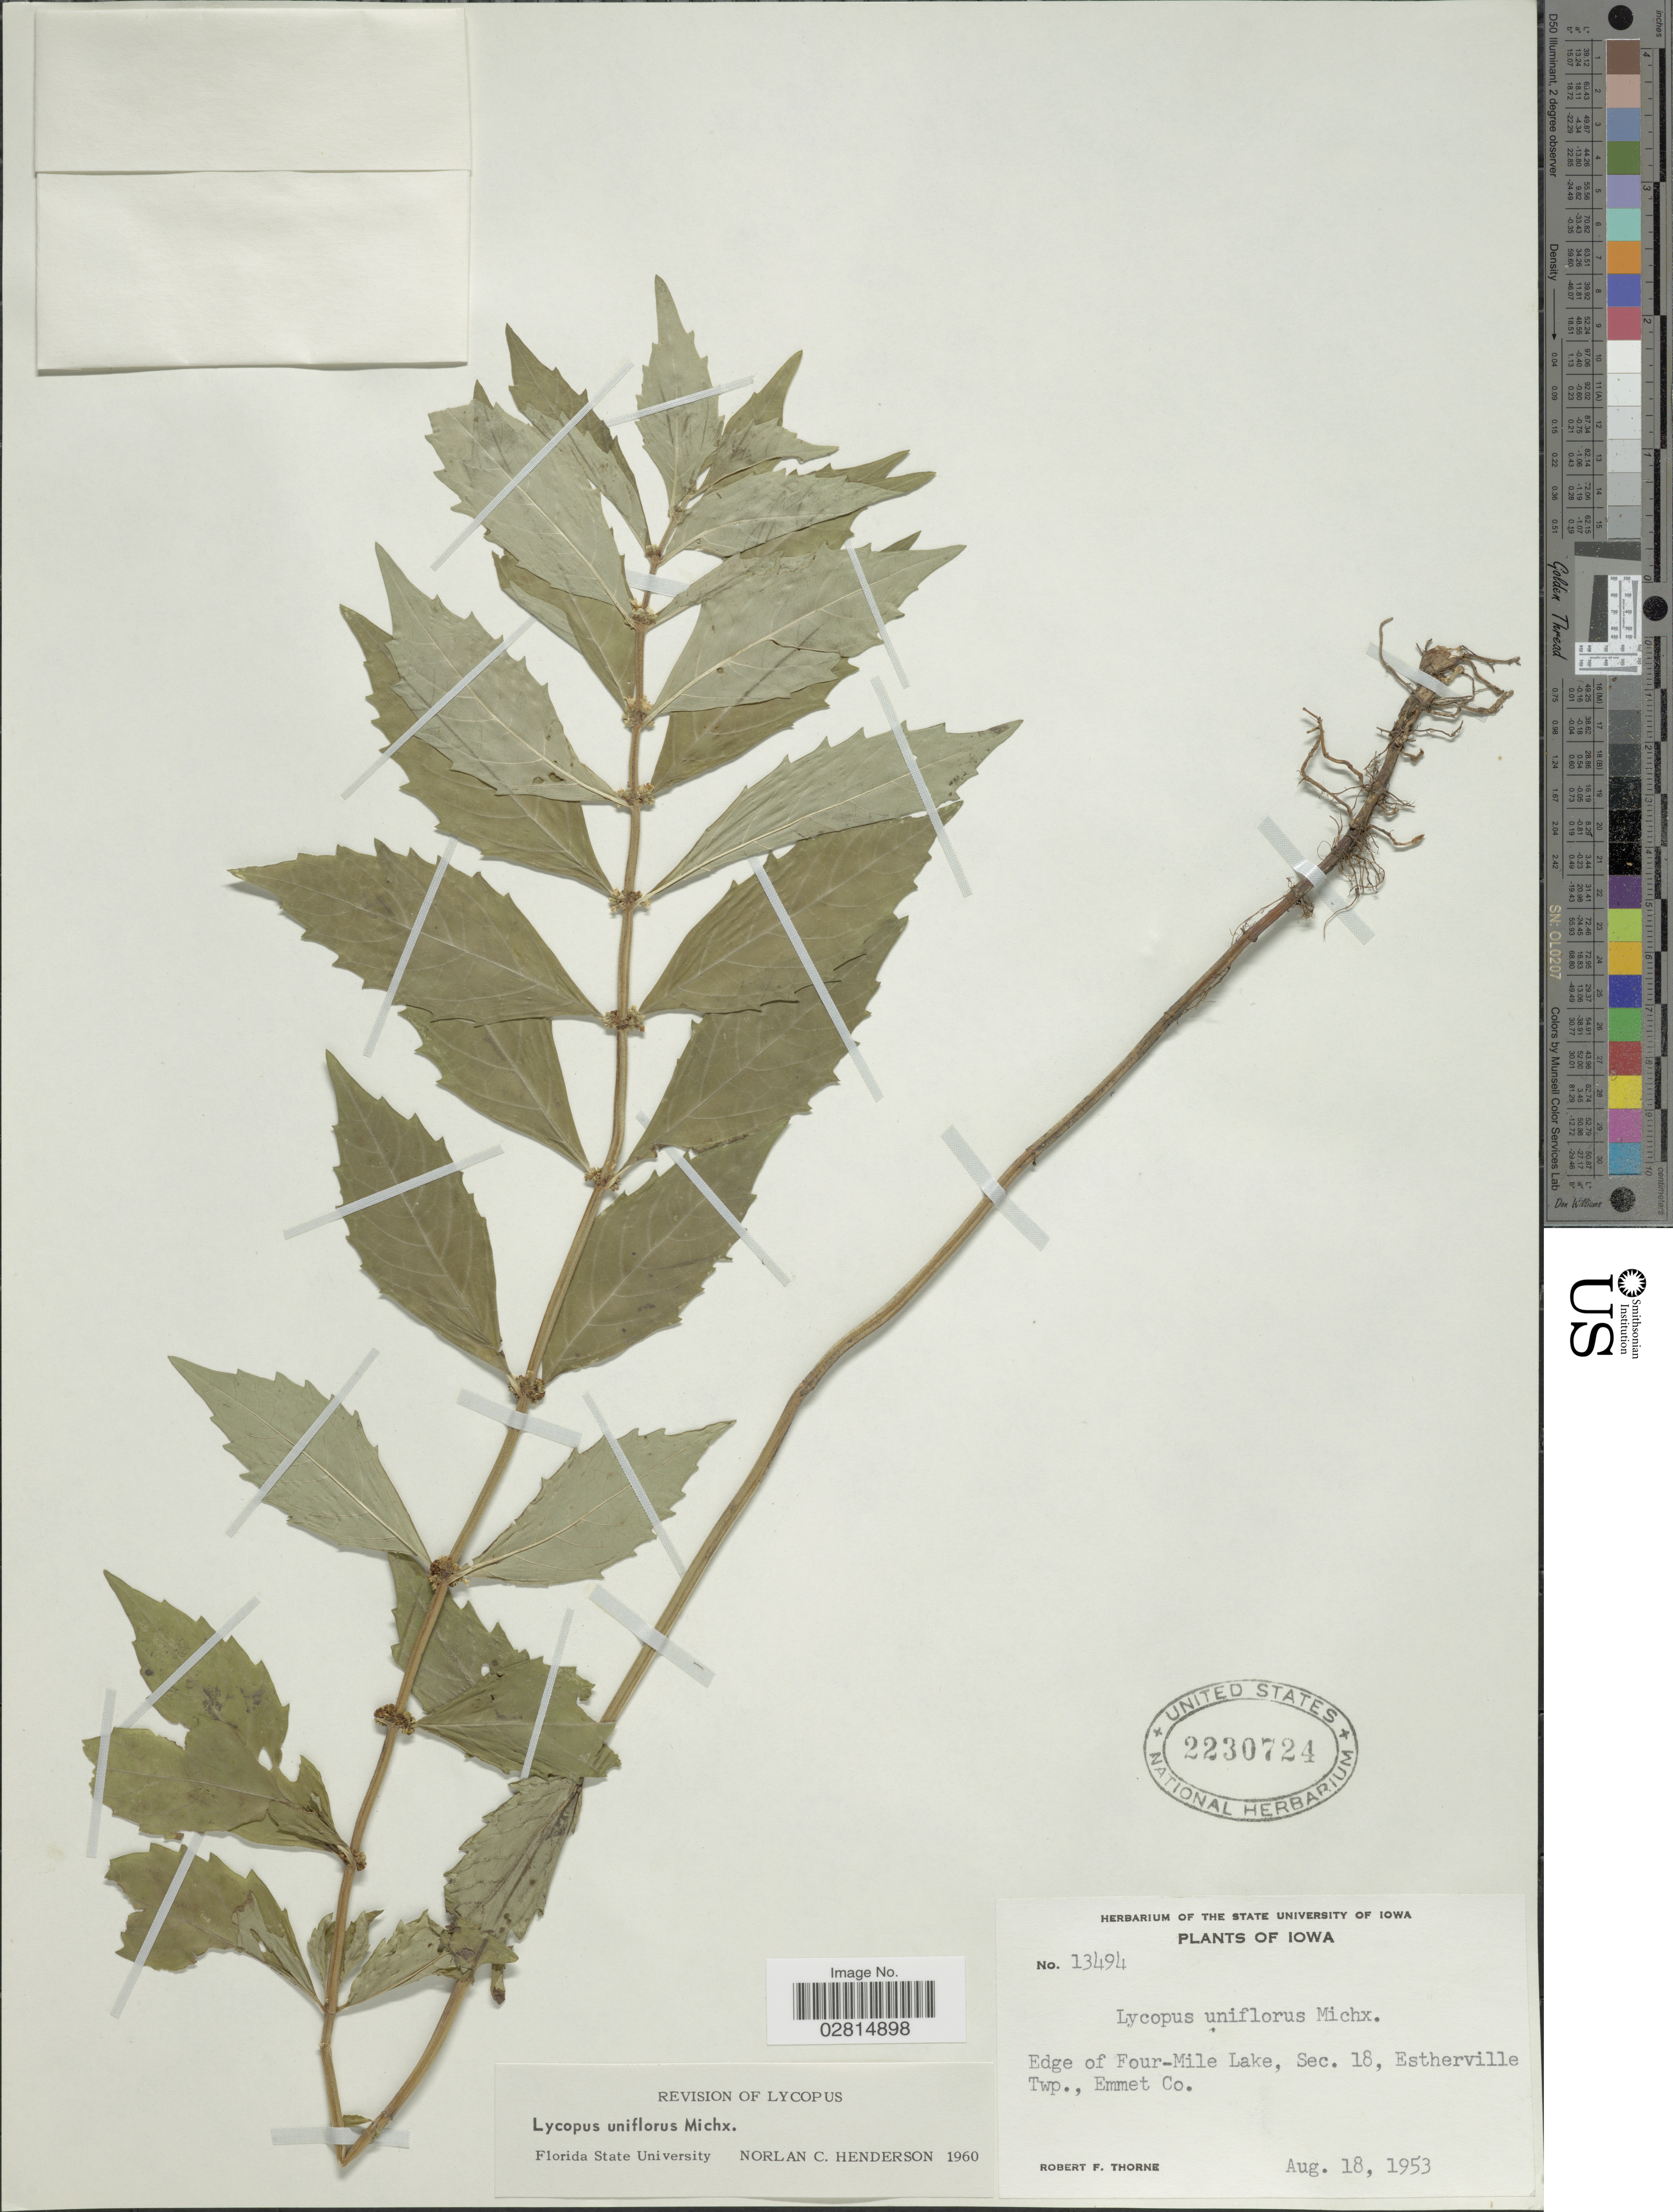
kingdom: Plantae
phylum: Tracheophyta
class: Magnoliopsida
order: Lamiales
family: Lamiaceae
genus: Lycopus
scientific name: Lycopus uniflorus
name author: Michx.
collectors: R. F. Hoover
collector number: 13494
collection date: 1953-08-18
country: United States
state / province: Iowa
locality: Edge of Four-Mile Lake, Sec. 18, Estherville Twp., Emmet Co.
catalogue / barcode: US 2230724